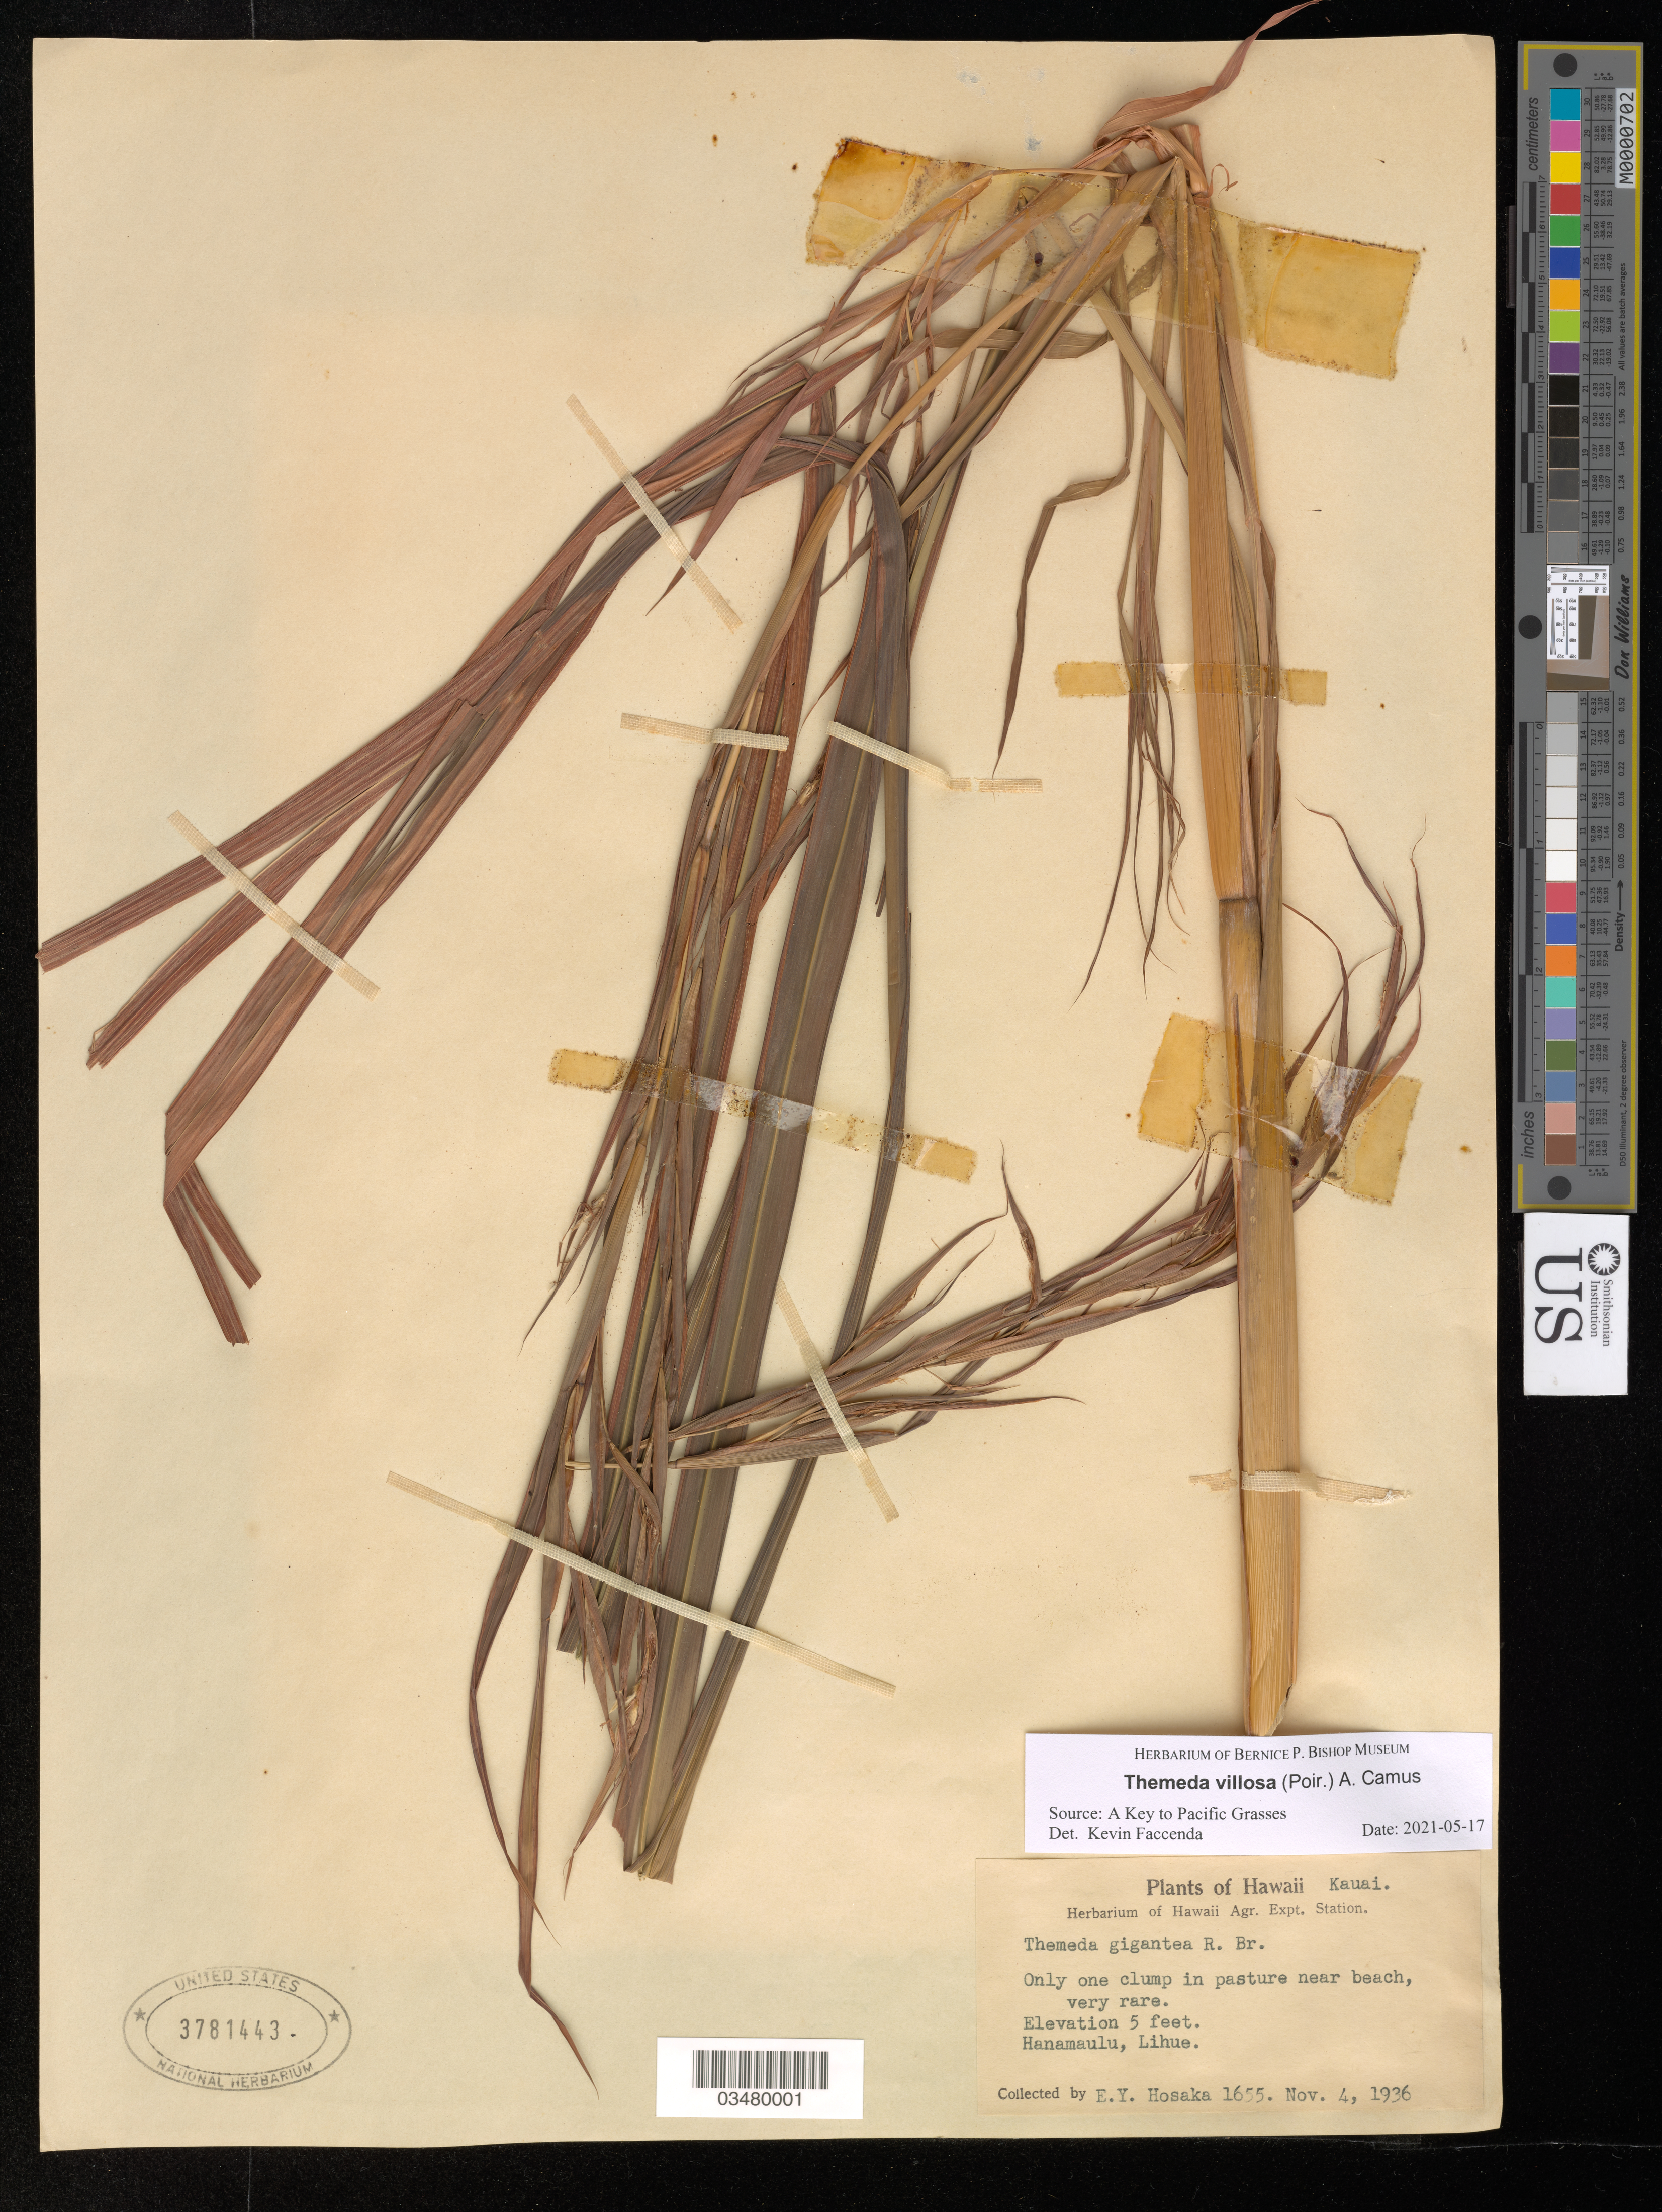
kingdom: Plantae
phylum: Tracheophyta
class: Liliopsida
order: Poales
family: Poaceae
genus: Themeda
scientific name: Themeda villosa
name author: (Lam.) A. Camus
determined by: Faccenda, K.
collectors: E. Y. Hosaka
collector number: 1655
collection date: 1936-11-04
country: United States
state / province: Hawaii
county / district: Kauai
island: Kauai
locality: Near beach, Hanamaulu, Lihue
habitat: Pasture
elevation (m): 2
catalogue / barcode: US 3781443